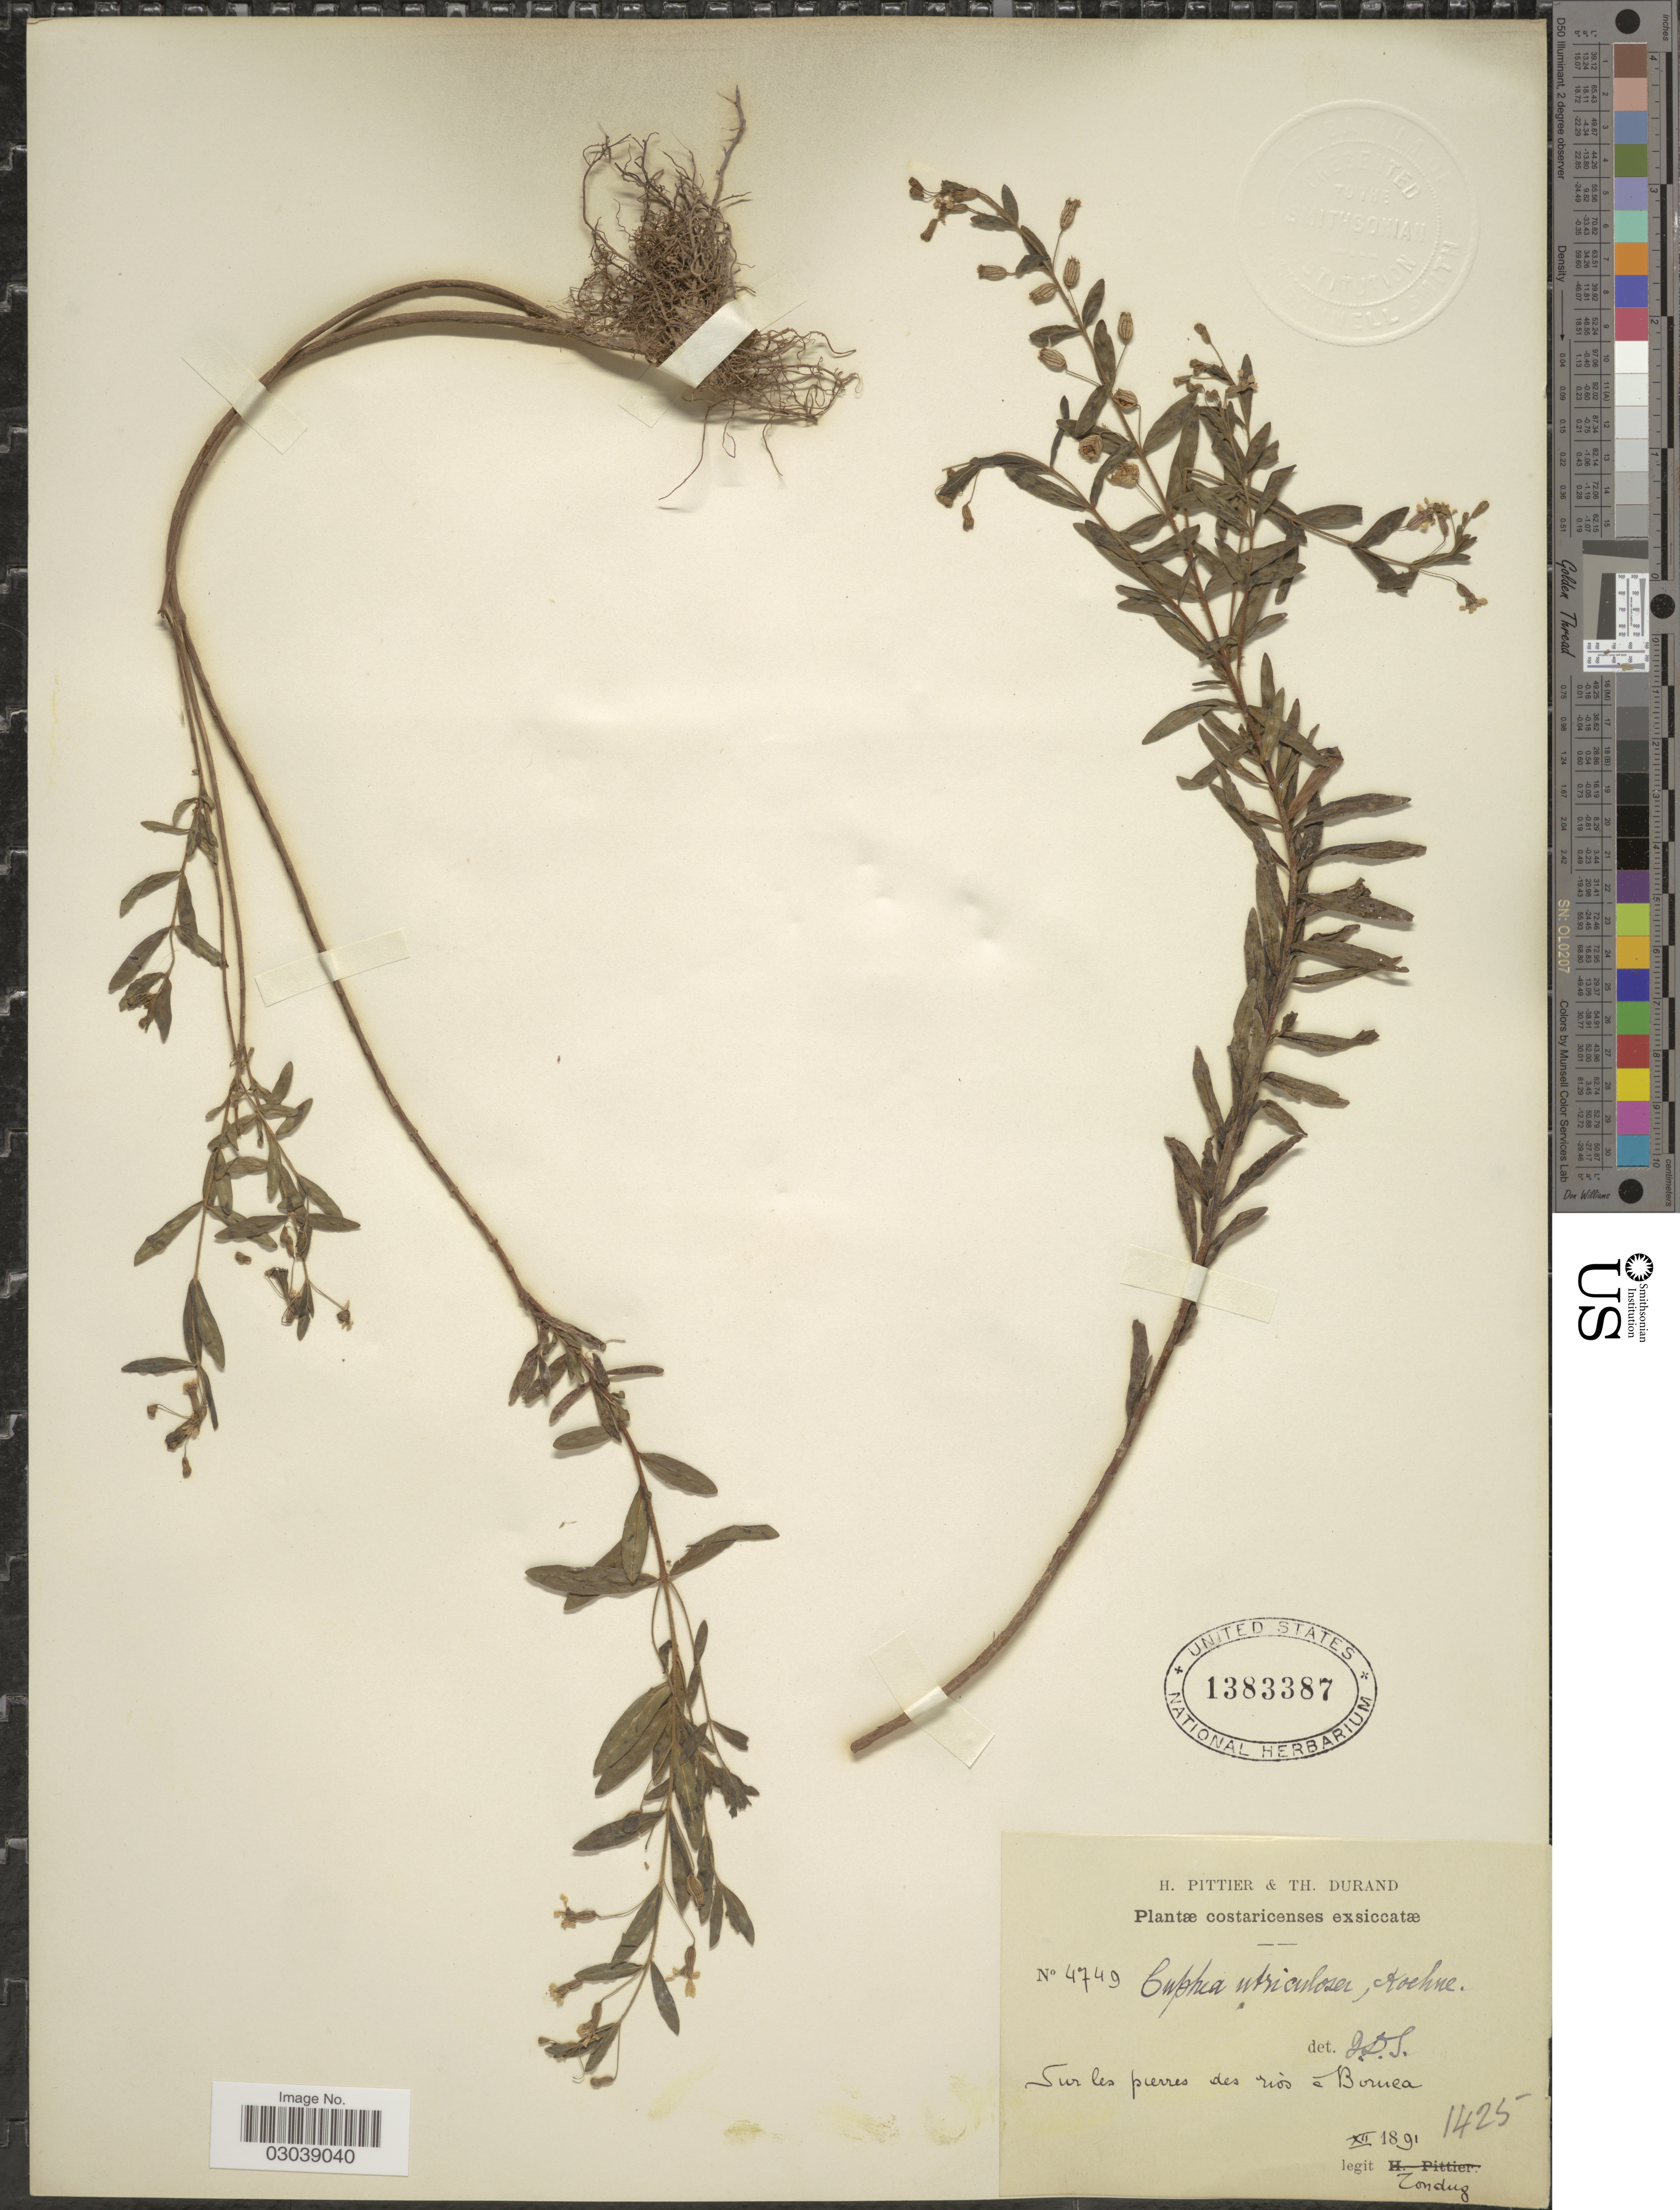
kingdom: Plantae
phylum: Tracheophyta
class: Magnoliopsida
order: Myrtales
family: Lythraceae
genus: Cuphea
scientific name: Cuphea utriculosa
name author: Koehne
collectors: Tonduz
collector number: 4749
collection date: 1891-12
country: Costa Rica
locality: Sur les pierres des rios a Boruca.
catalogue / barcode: US 1383387